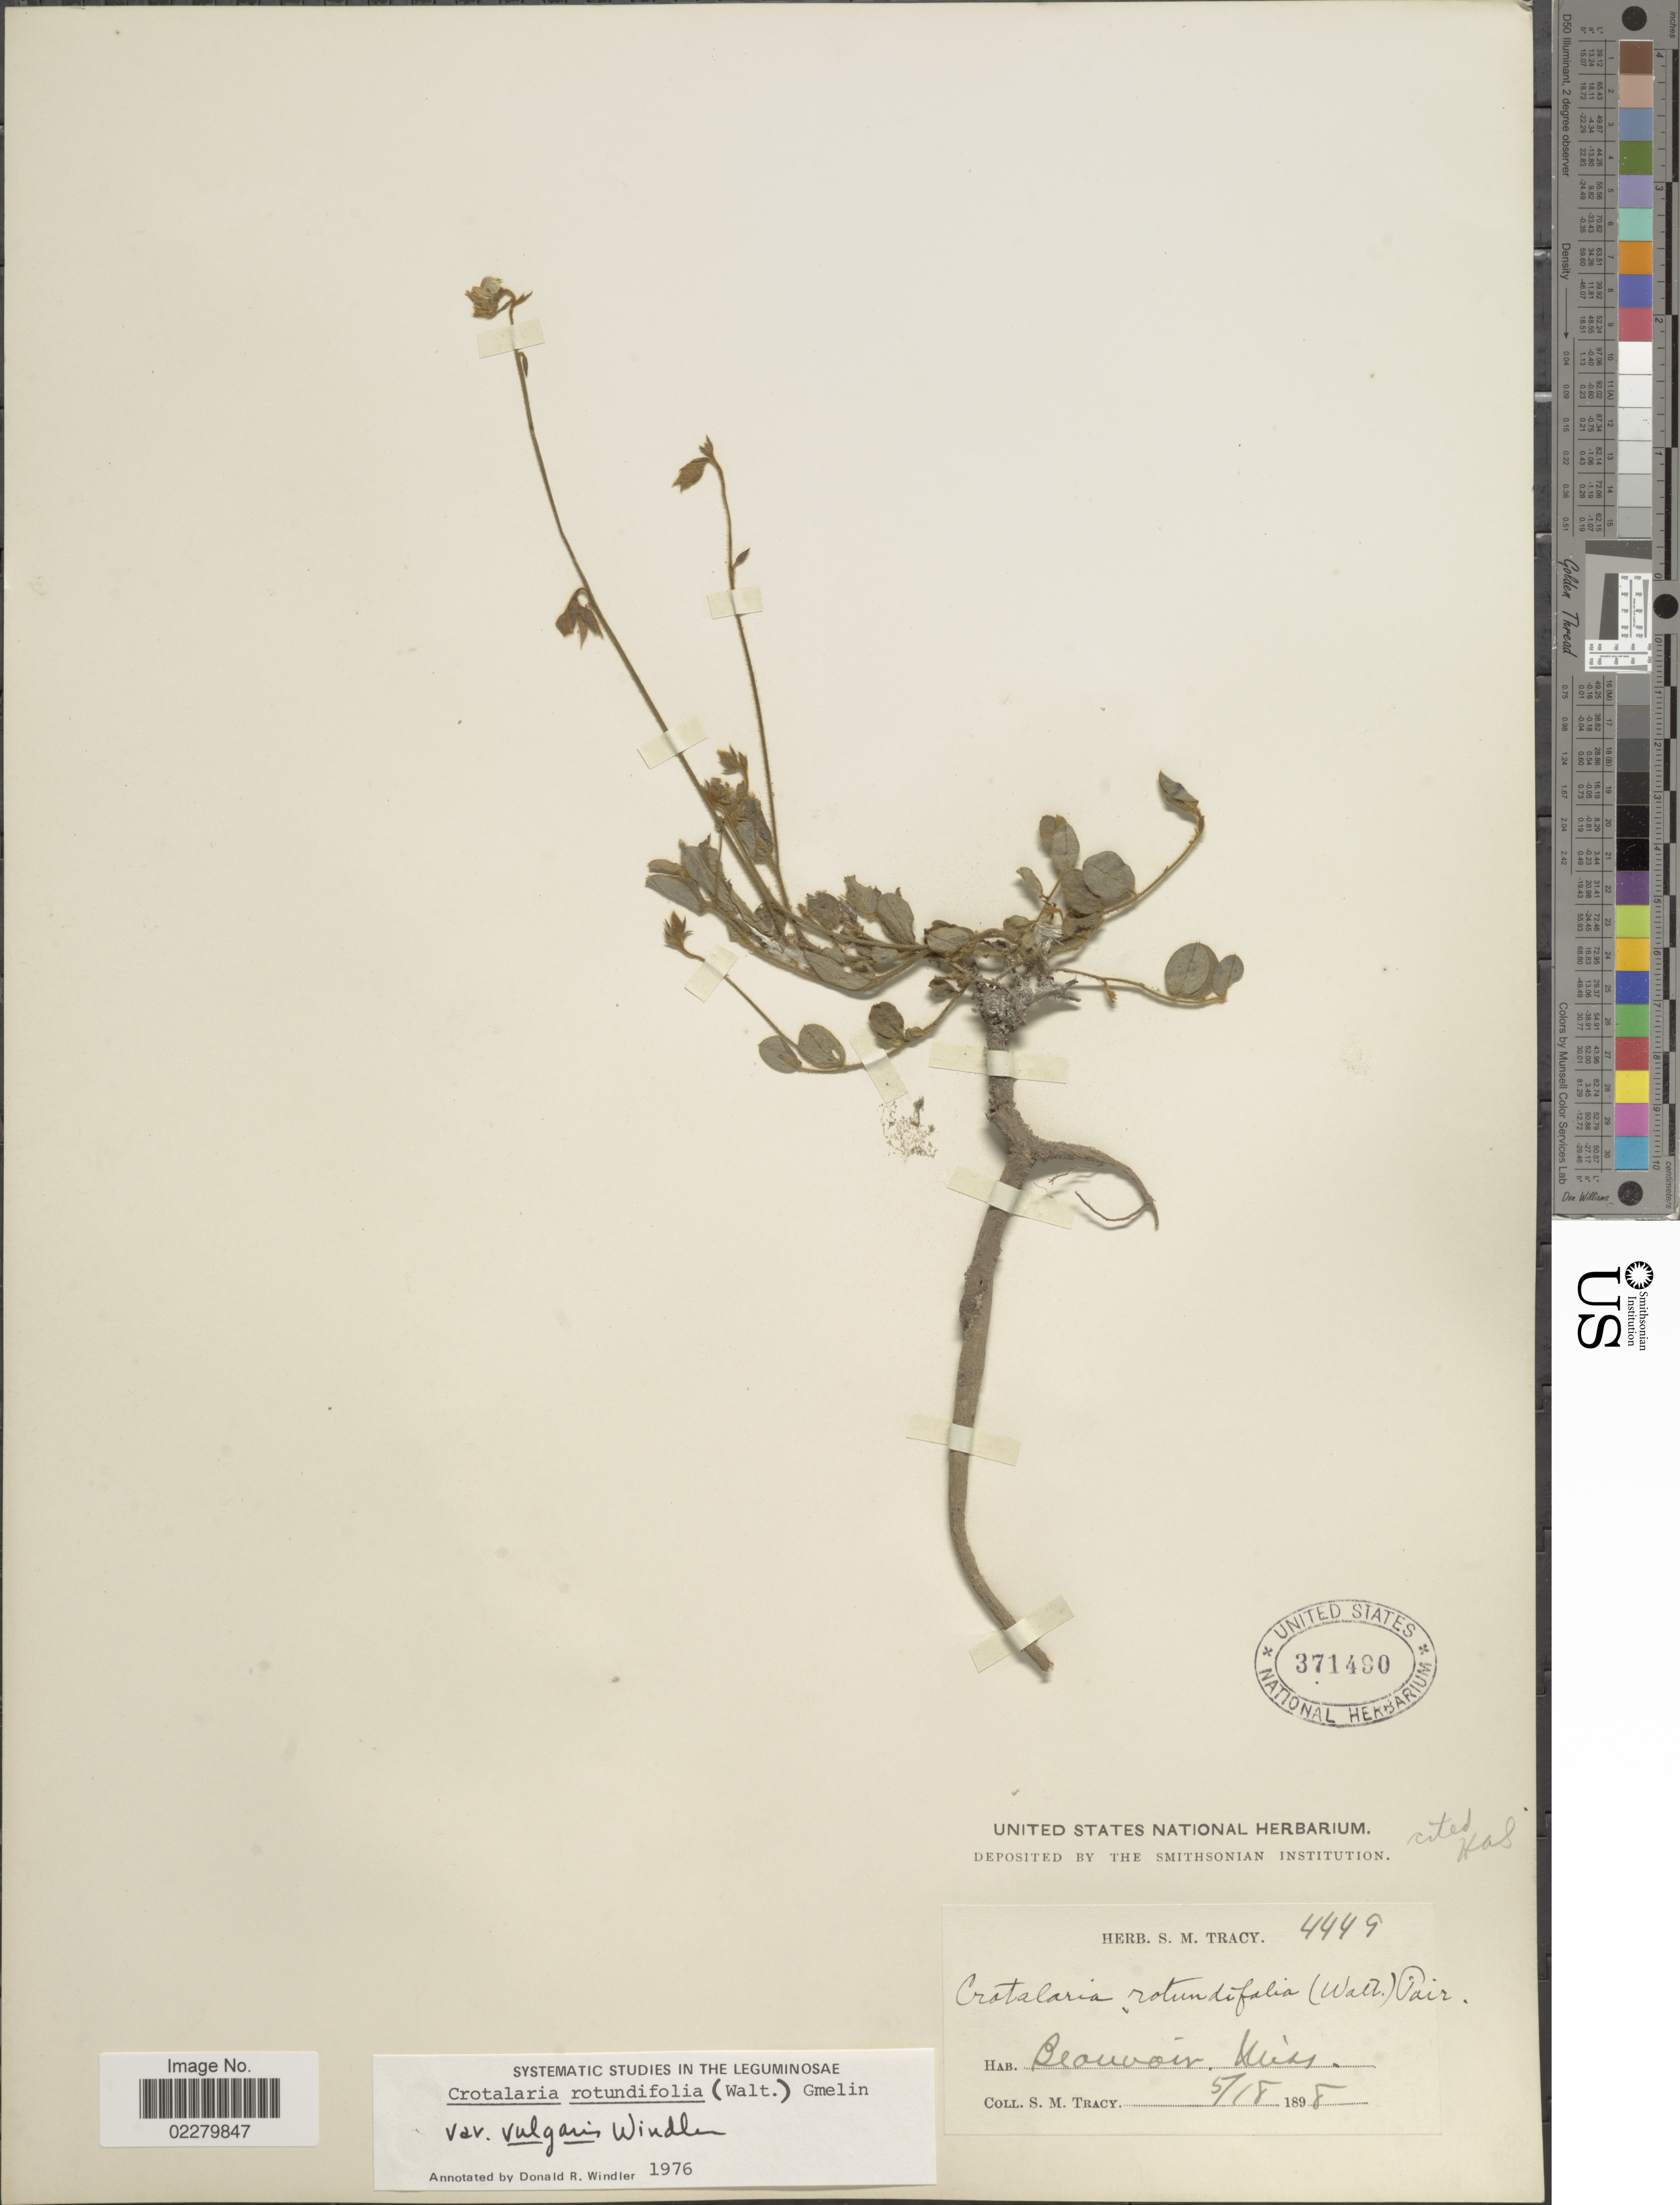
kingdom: Plantae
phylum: Tracheophyta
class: Magnoliopsida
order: Fabales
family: Fabaceae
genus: Crotalaria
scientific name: Crotalaria rotundifolia var. vulgaris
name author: Windler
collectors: S. M. Tracy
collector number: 4449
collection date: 1898-05-18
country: United States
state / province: Mississippi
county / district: Harrison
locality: Beauvoir, Miss.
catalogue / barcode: US 371490